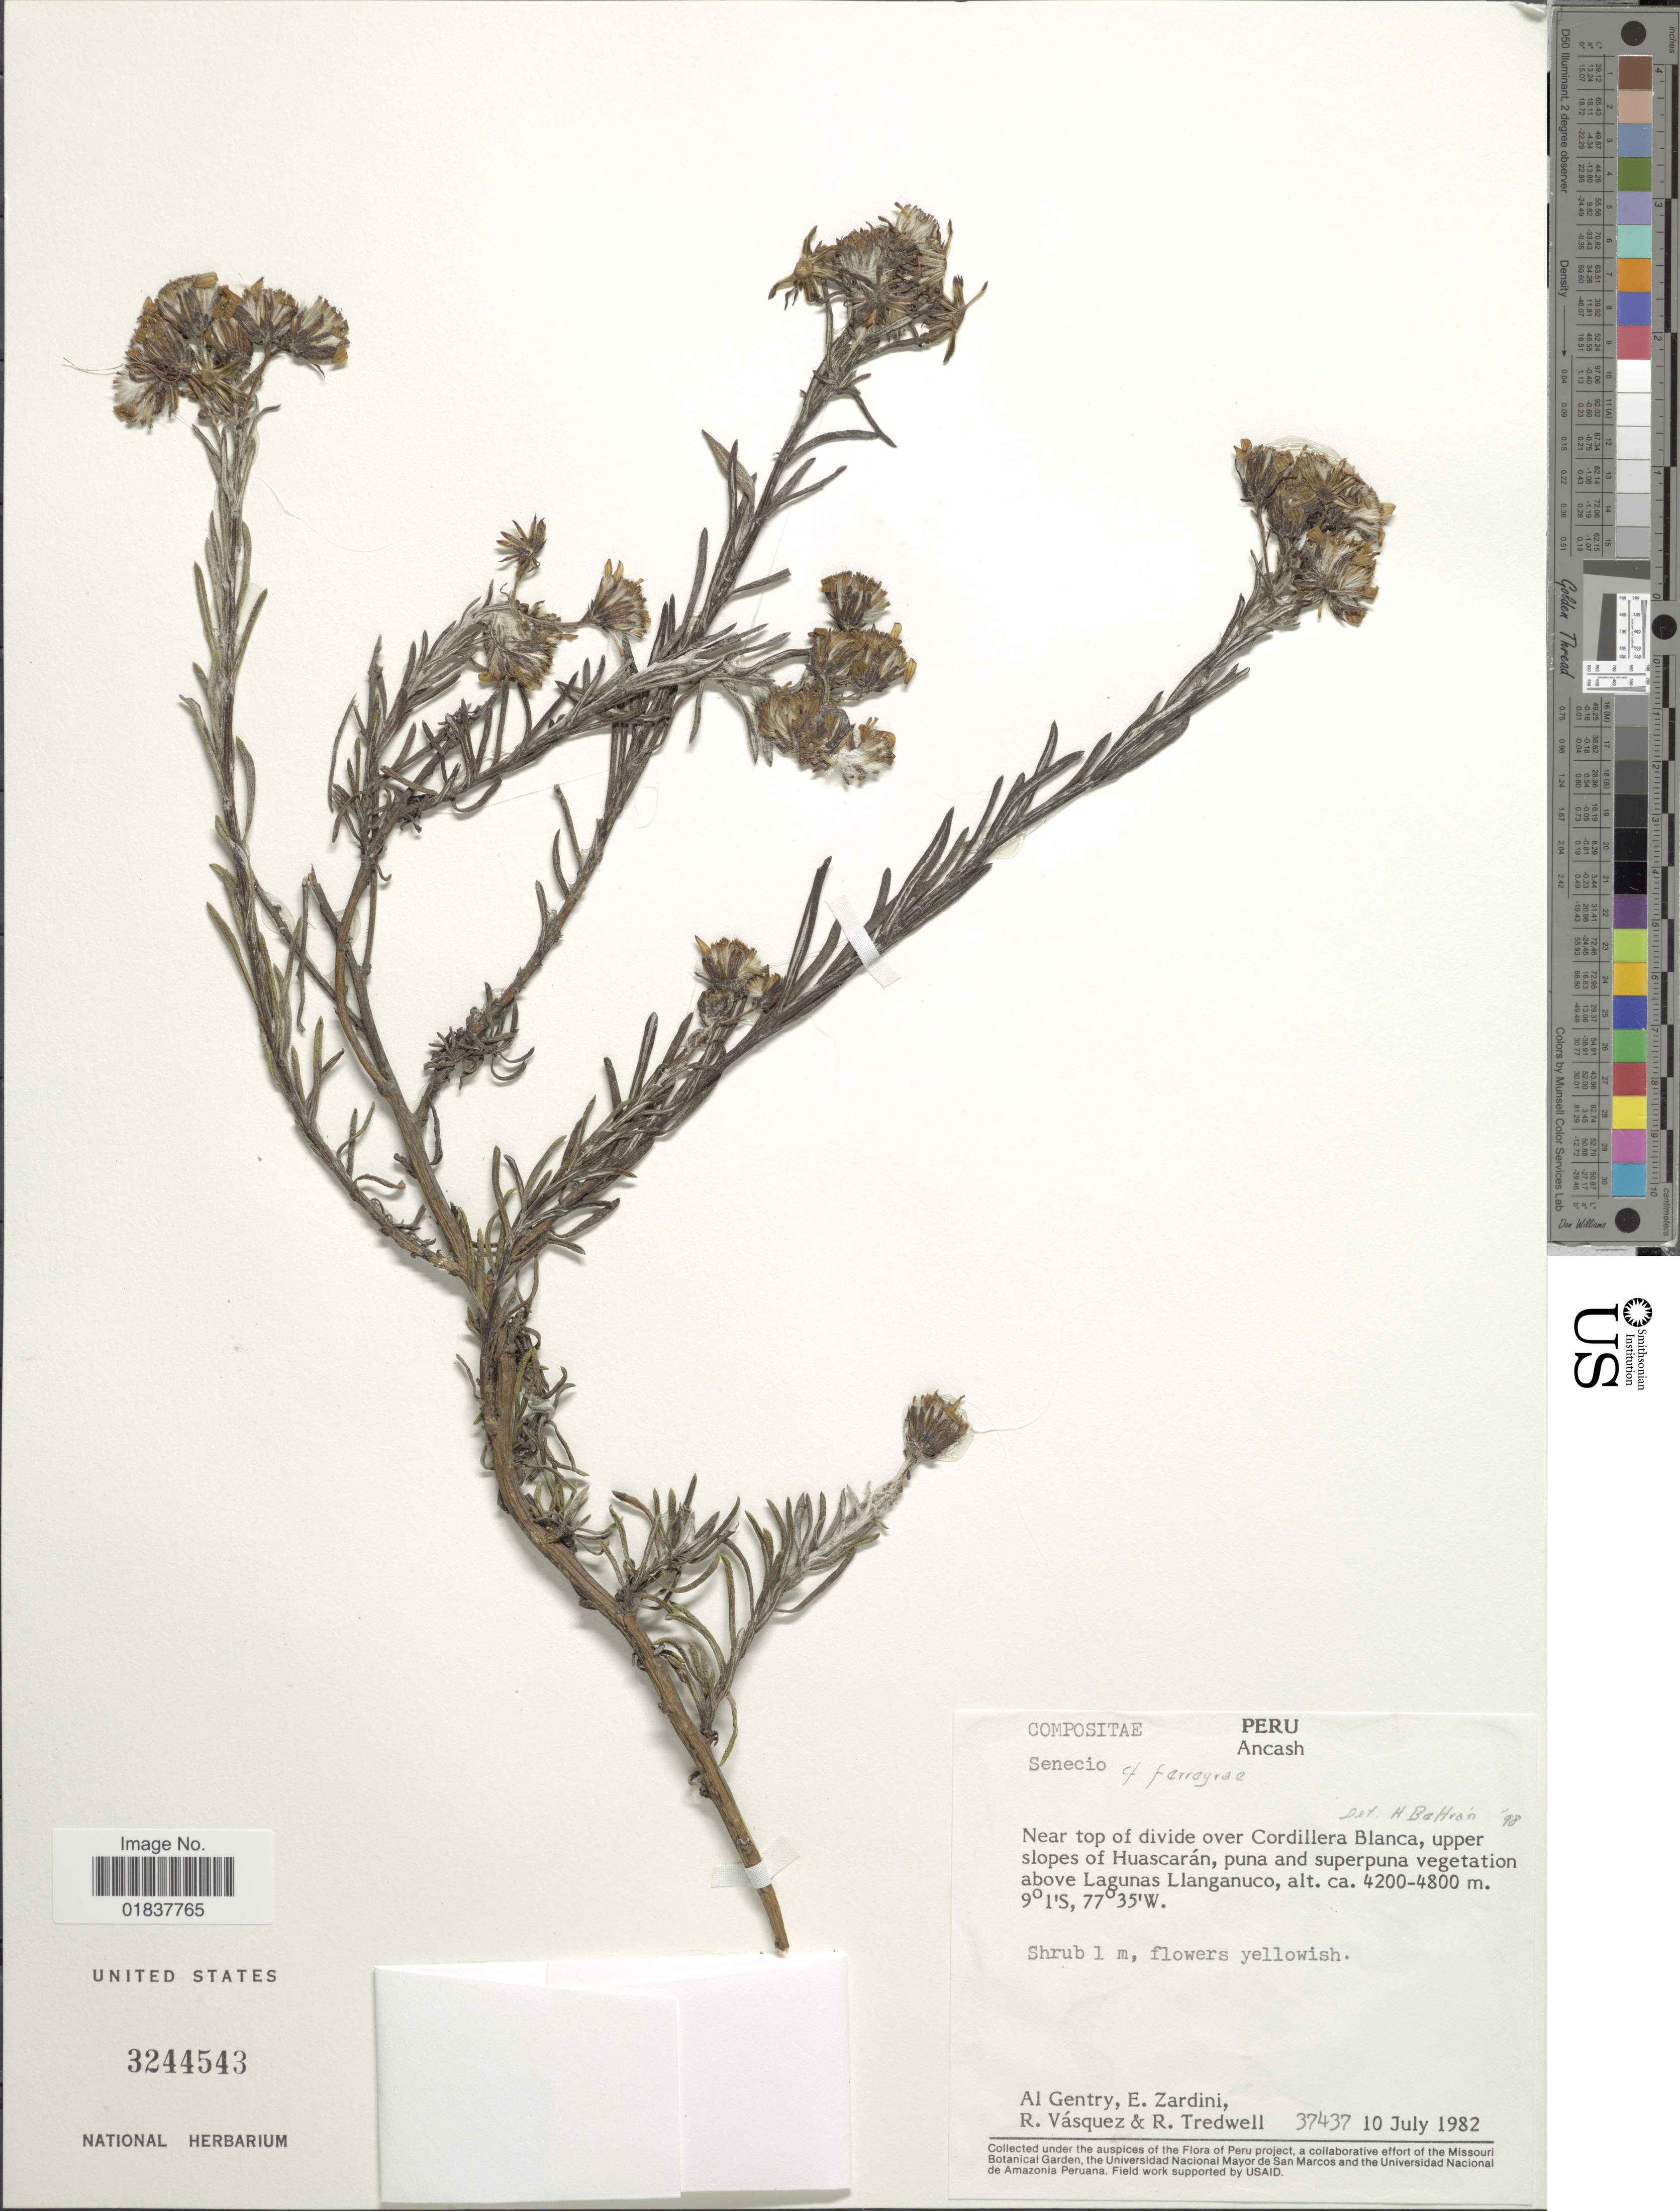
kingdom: Plantae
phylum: Tracheophyta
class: Magnoliopsida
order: Asterales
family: Asteraceae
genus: Senecio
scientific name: Senecio ferreyrae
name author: Cabrera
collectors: A. H. Gentry, E. M. Zardini, R. Vásquez & R. Tredwell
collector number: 37437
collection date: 1982-07-10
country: Peru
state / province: Ancash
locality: Near top of divide over Cordillera Blanca, upper slopes of Huascaran, above Lagunas Llanganuco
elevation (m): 4200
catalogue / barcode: US 3244543